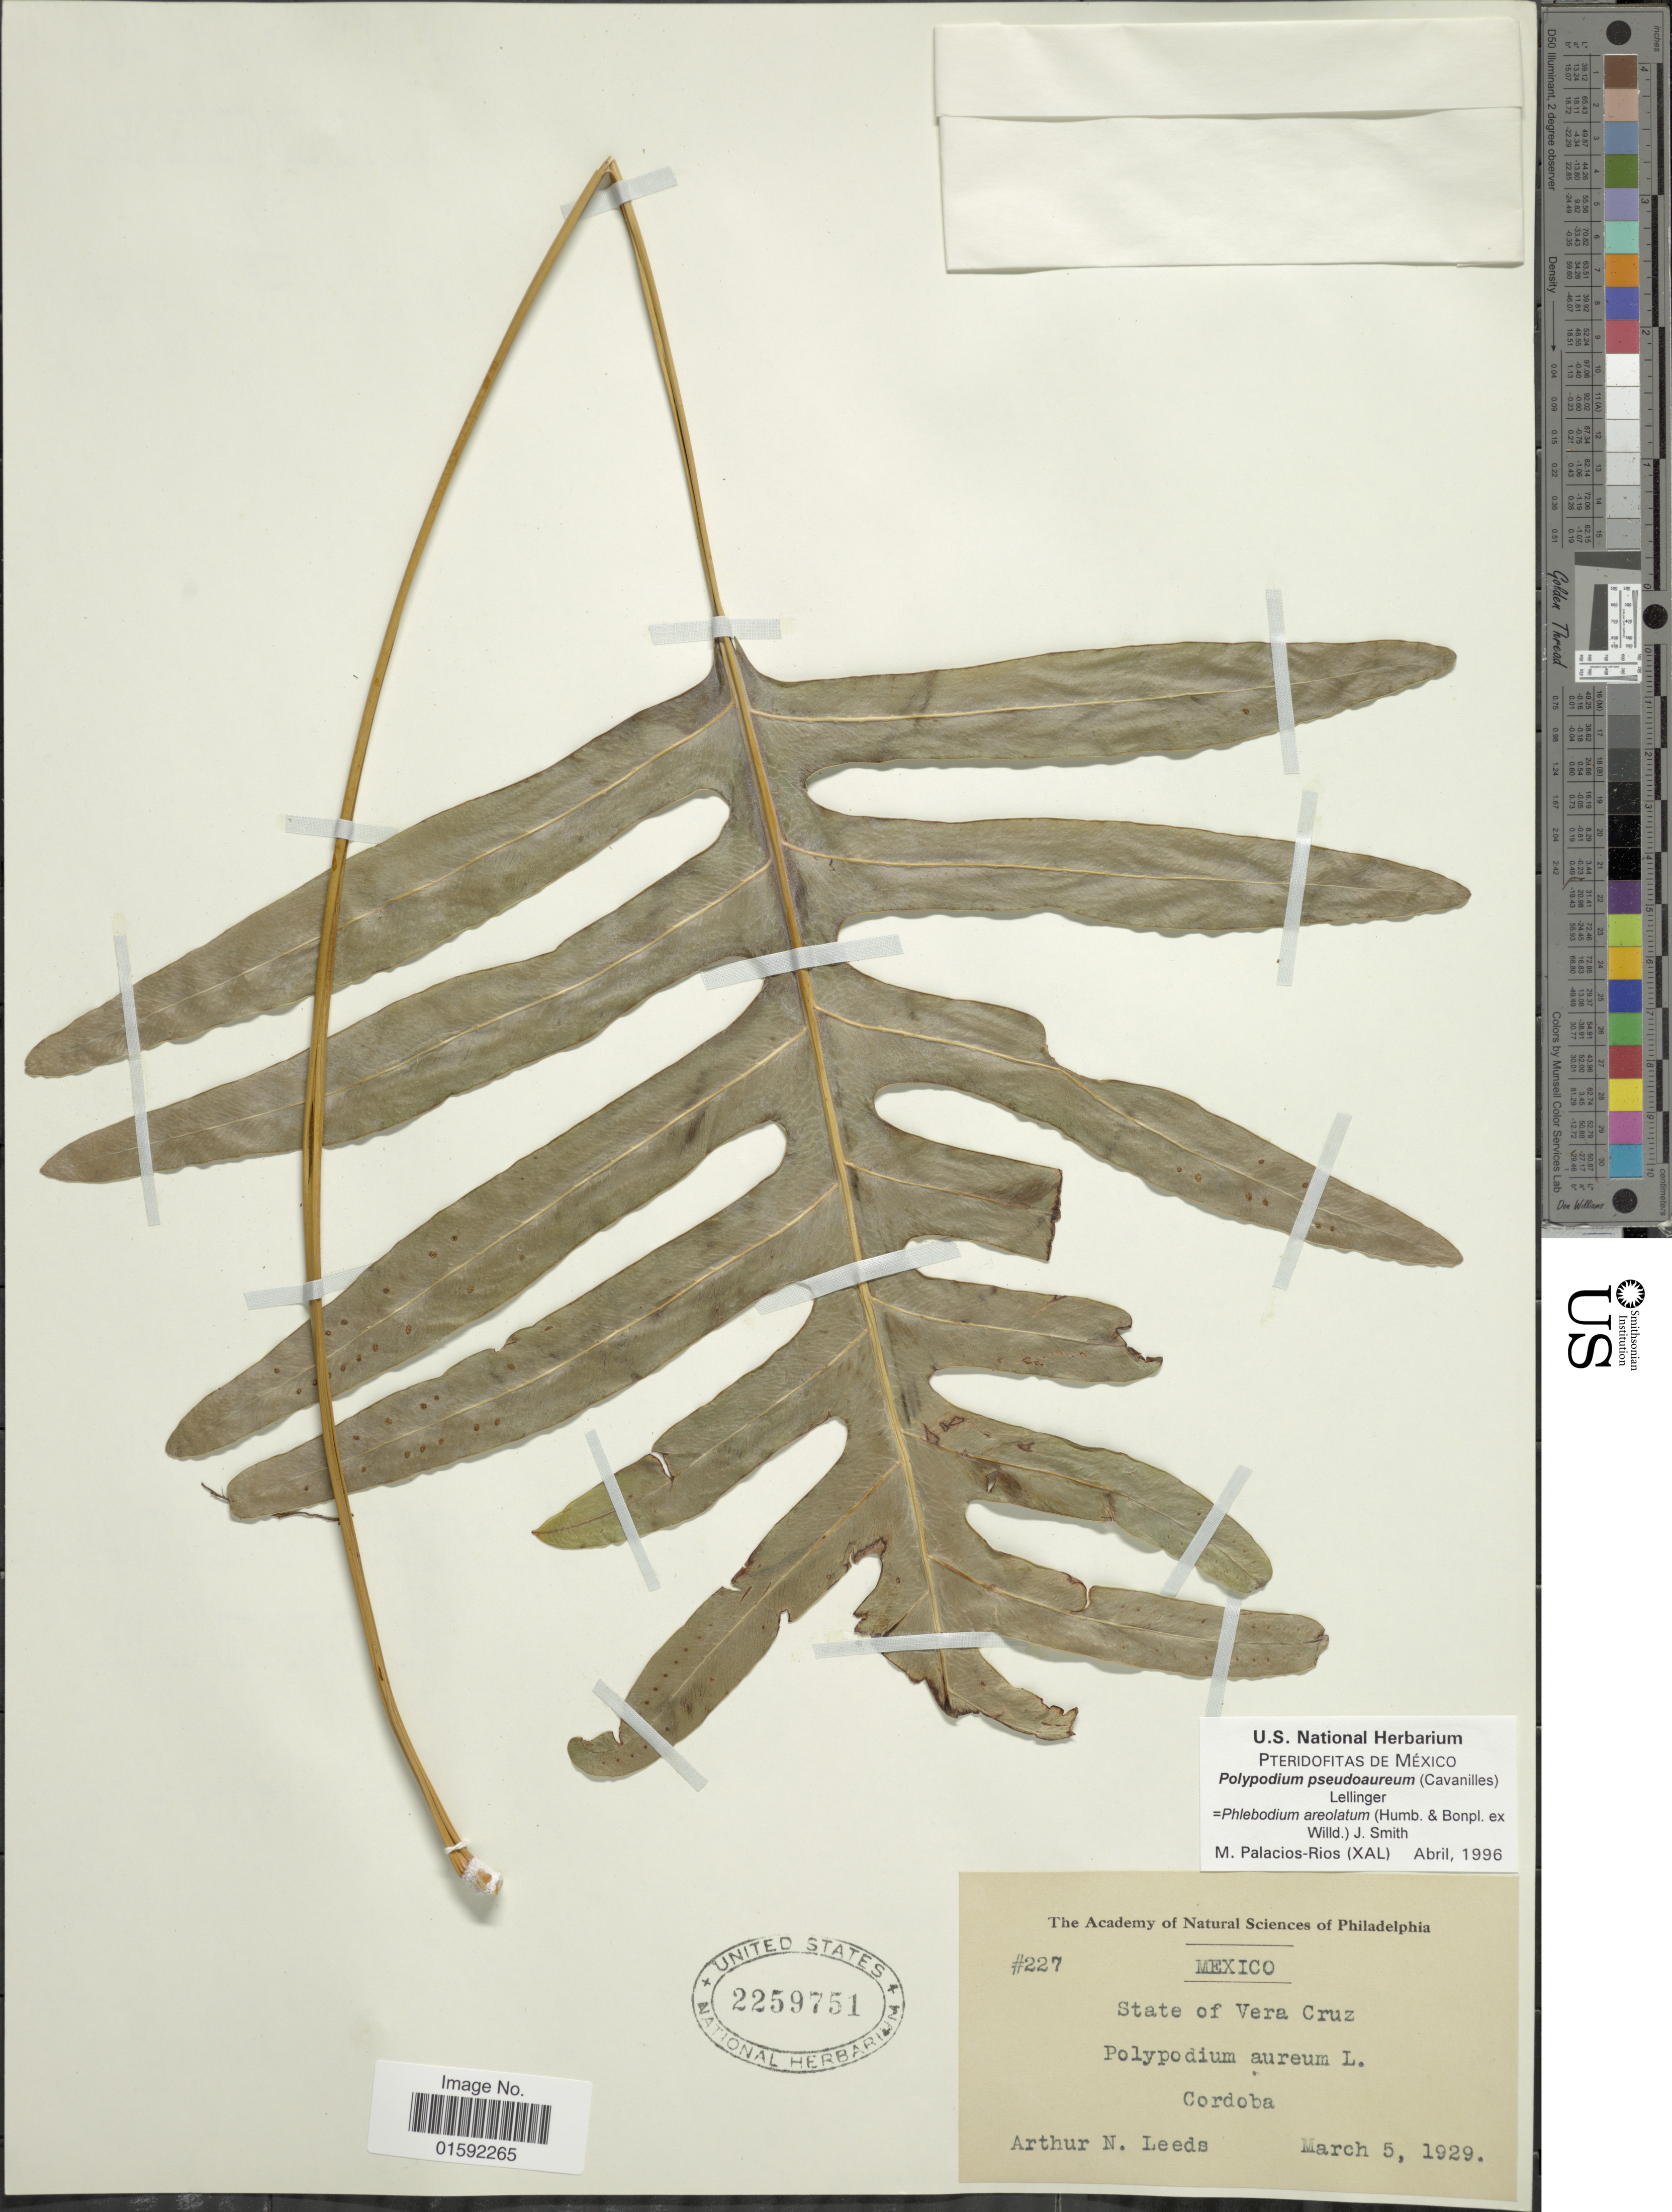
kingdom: Plantae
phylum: Tracheophyta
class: Polypodiopsida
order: Polypodiales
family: Polypodiaceae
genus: Phlebodium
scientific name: Phlebodium pseudoaureum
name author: (Cav.) Lellinger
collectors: A. N. Leeds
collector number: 227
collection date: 1929-03-05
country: Mexico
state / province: Veracruz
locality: Mexico, state of Vera Cruz, Cordoba.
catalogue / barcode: US 2259751